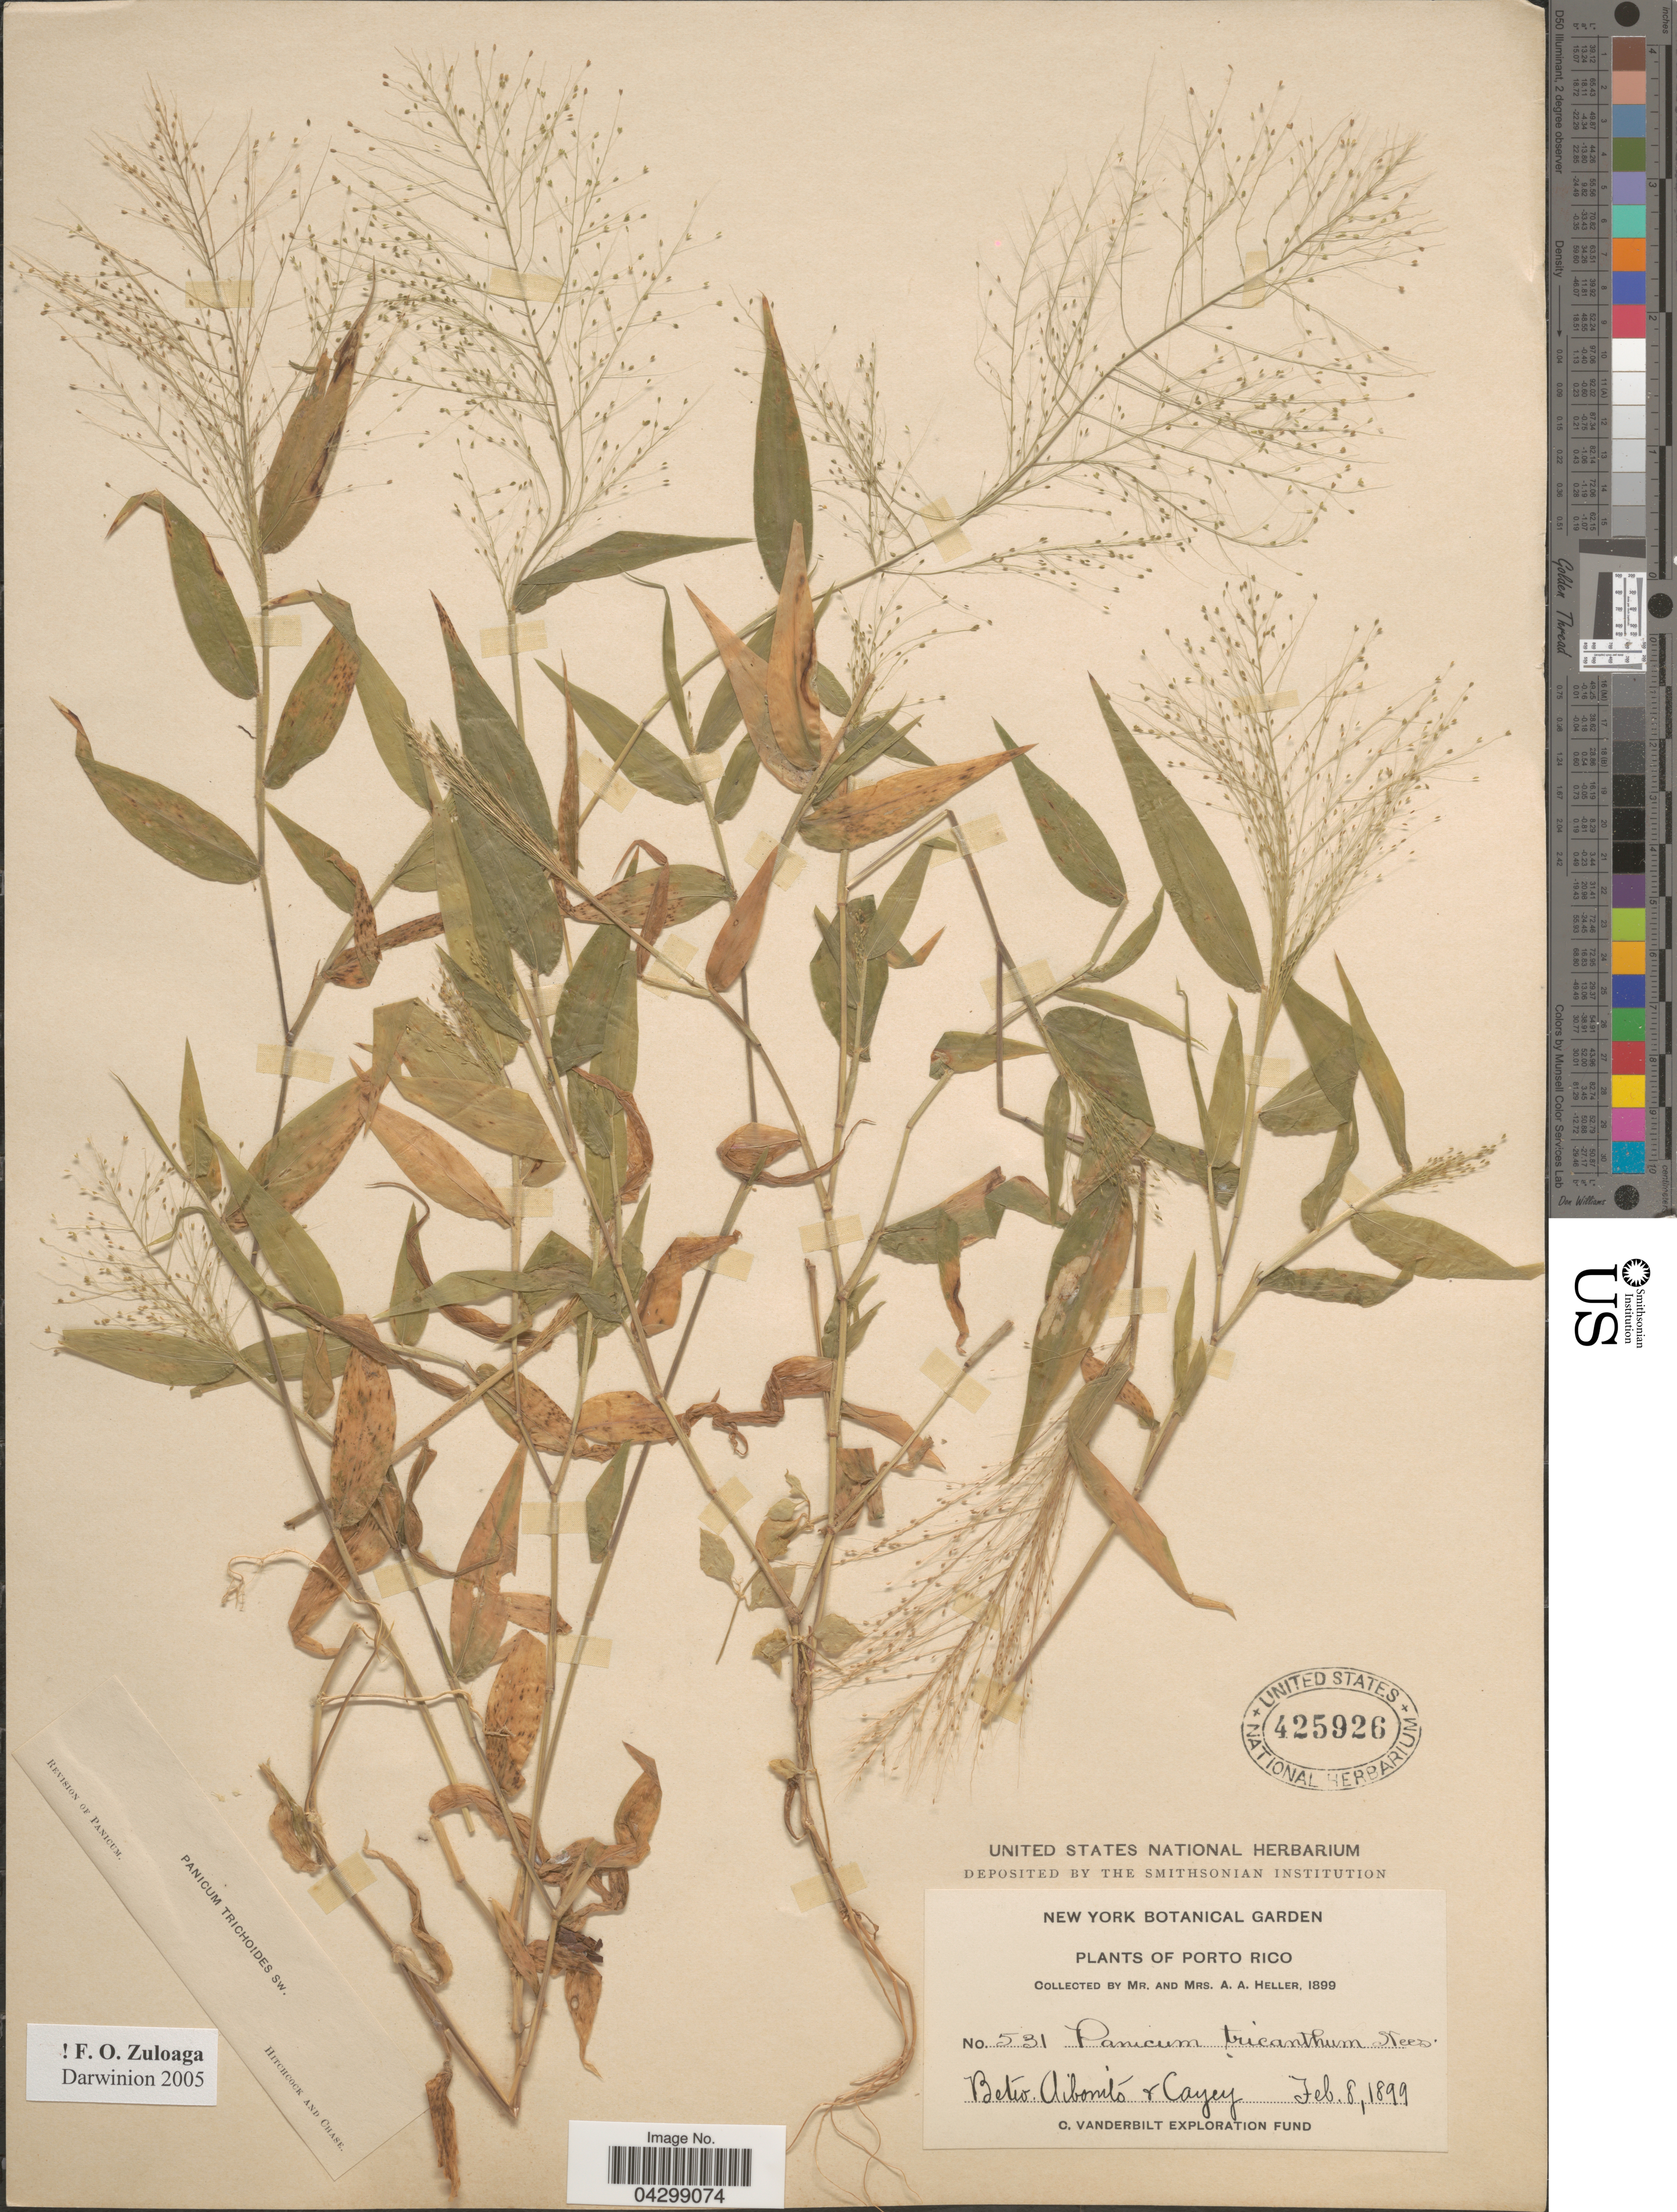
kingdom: Plantae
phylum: Tracheophyta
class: Liliopsida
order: Poales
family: Poaceae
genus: Panicum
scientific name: Panicum trichanthum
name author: Nees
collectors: A. A. Heller & E. G. Heller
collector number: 531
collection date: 1899-02-08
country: Puerto Rico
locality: Porto Rico. Betw. Aibonito & Cayey. C. Vanderbilt Exploration Fund.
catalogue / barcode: US 425926